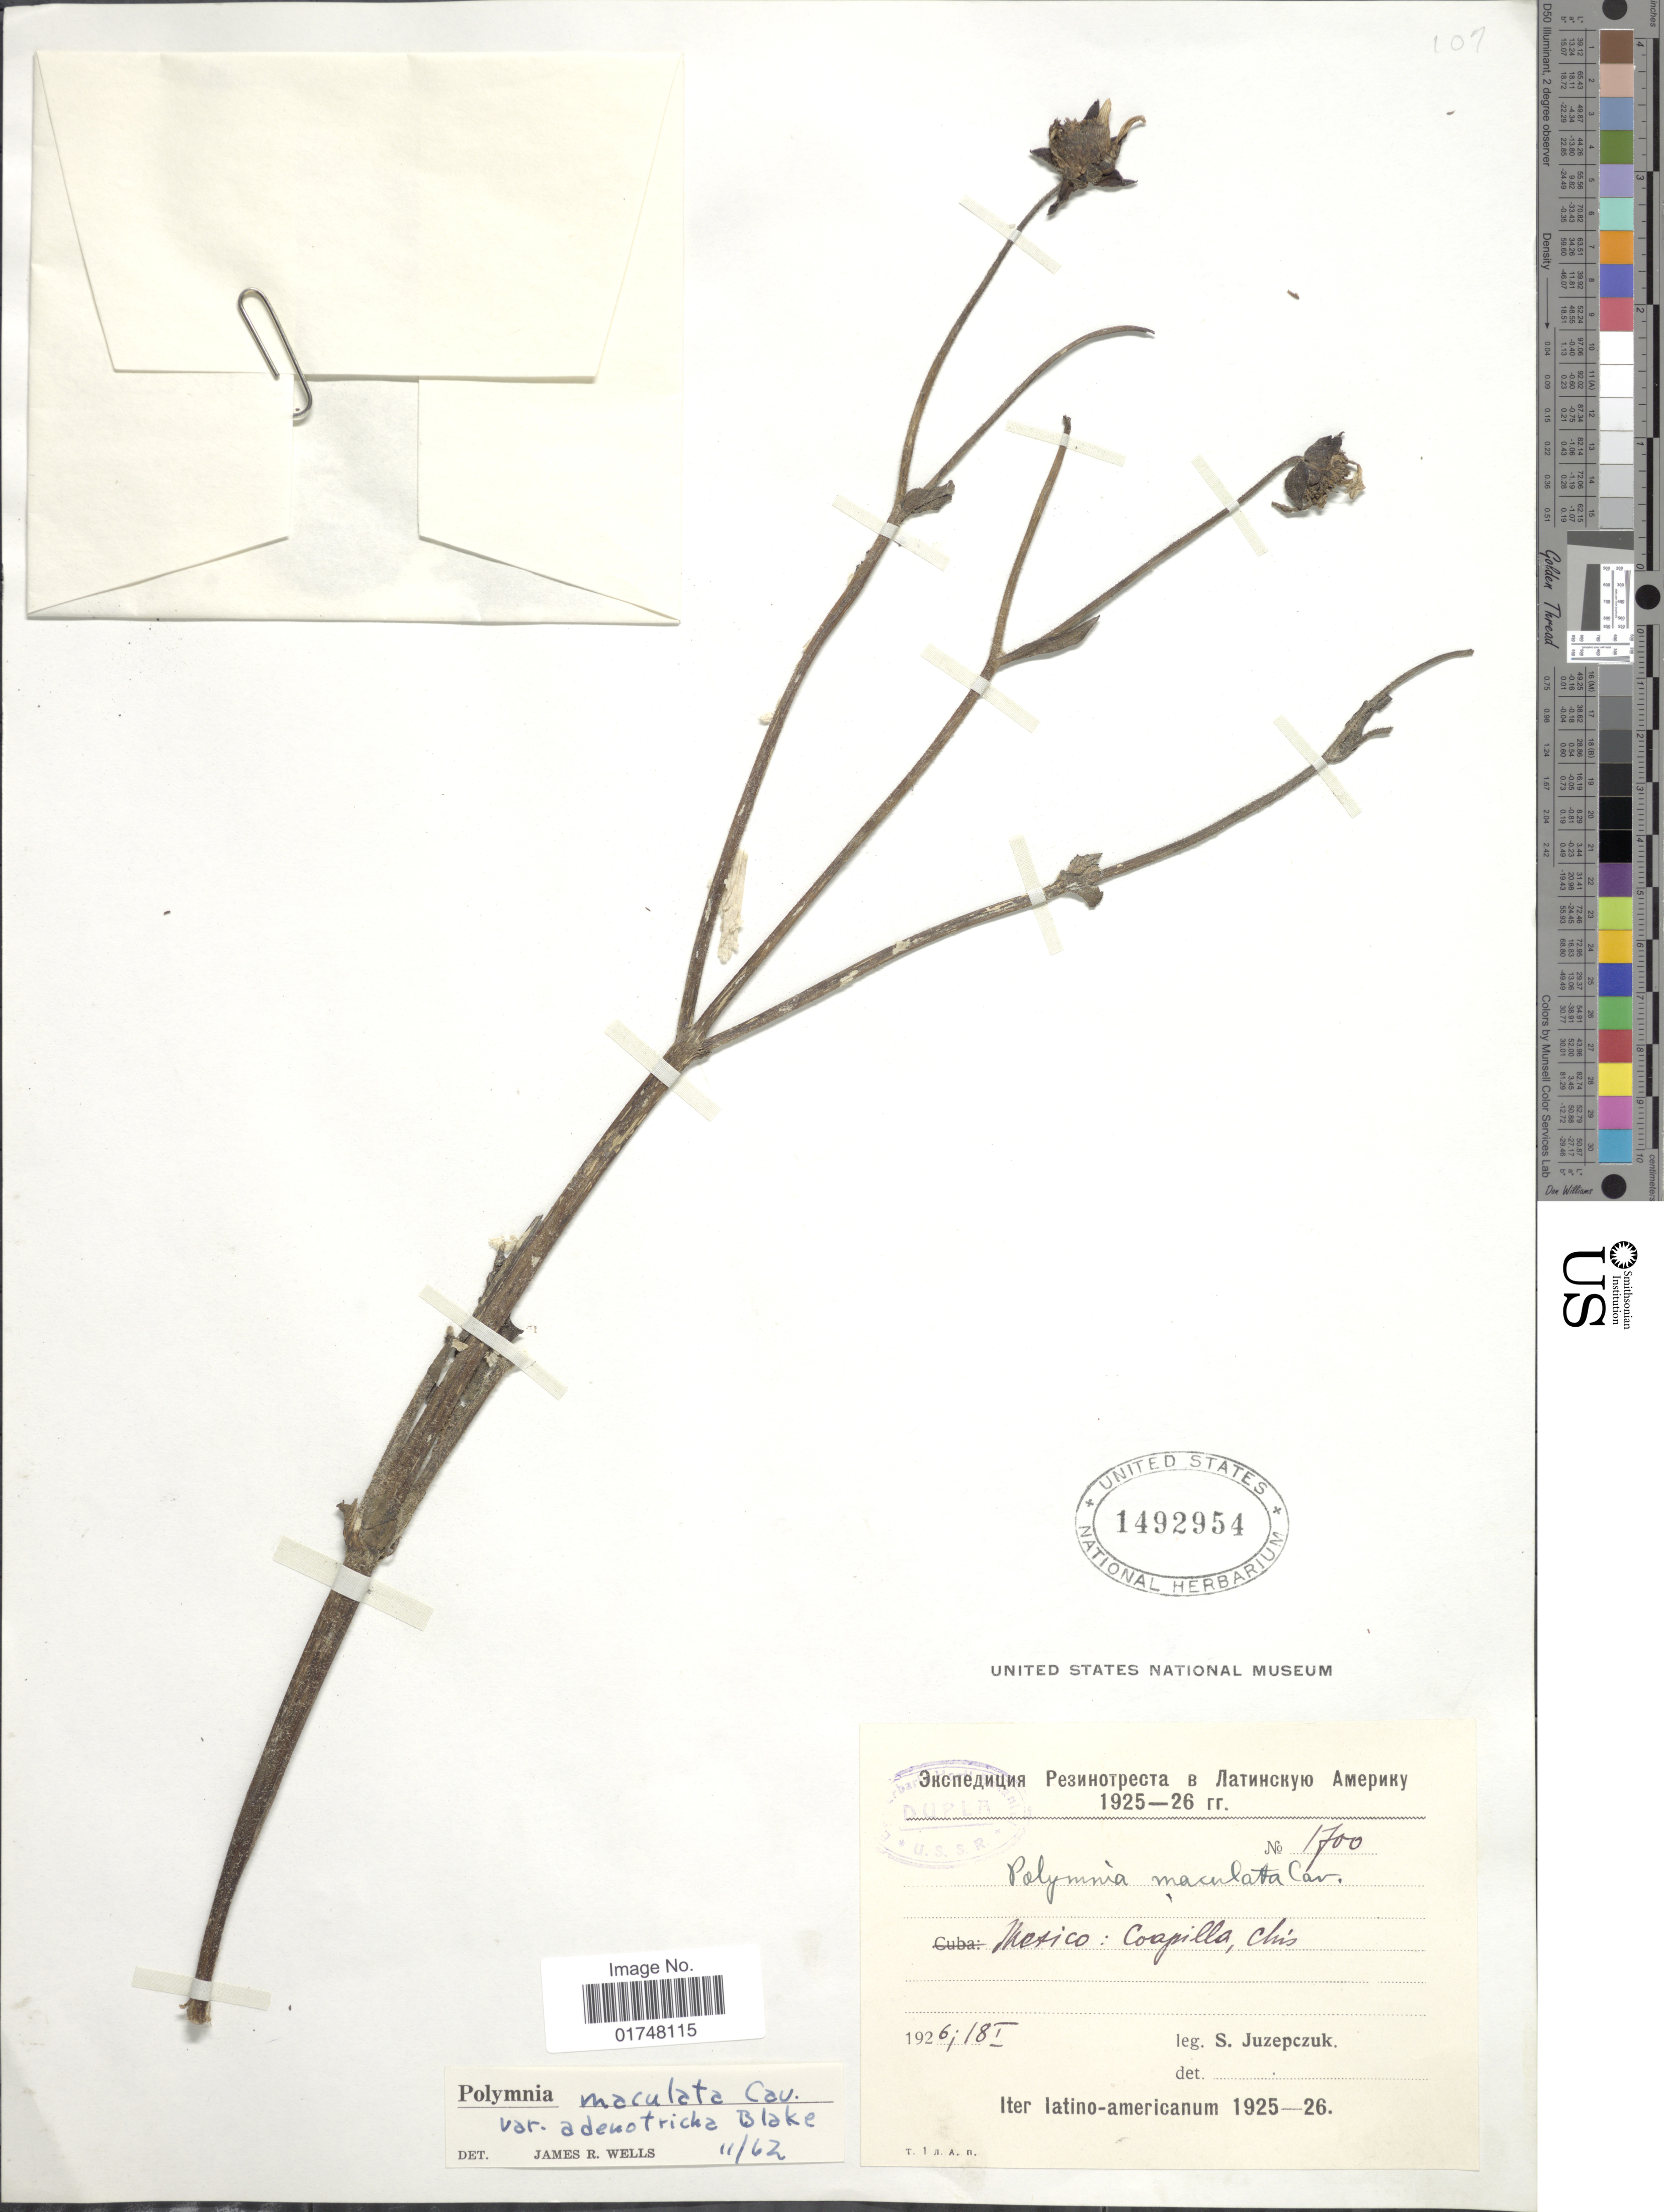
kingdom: Plantae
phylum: Tracheophyta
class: Magnoliopsida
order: Asterales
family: Asteraceae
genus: Smallanthus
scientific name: Smallanthus maculatus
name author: (Cav.) H. Rob.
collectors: S. V. Juzepczuk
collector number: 1700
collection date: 1926-01-18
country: Mexico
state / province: Chiapas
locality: Coapilla.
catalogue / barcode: US 1492954